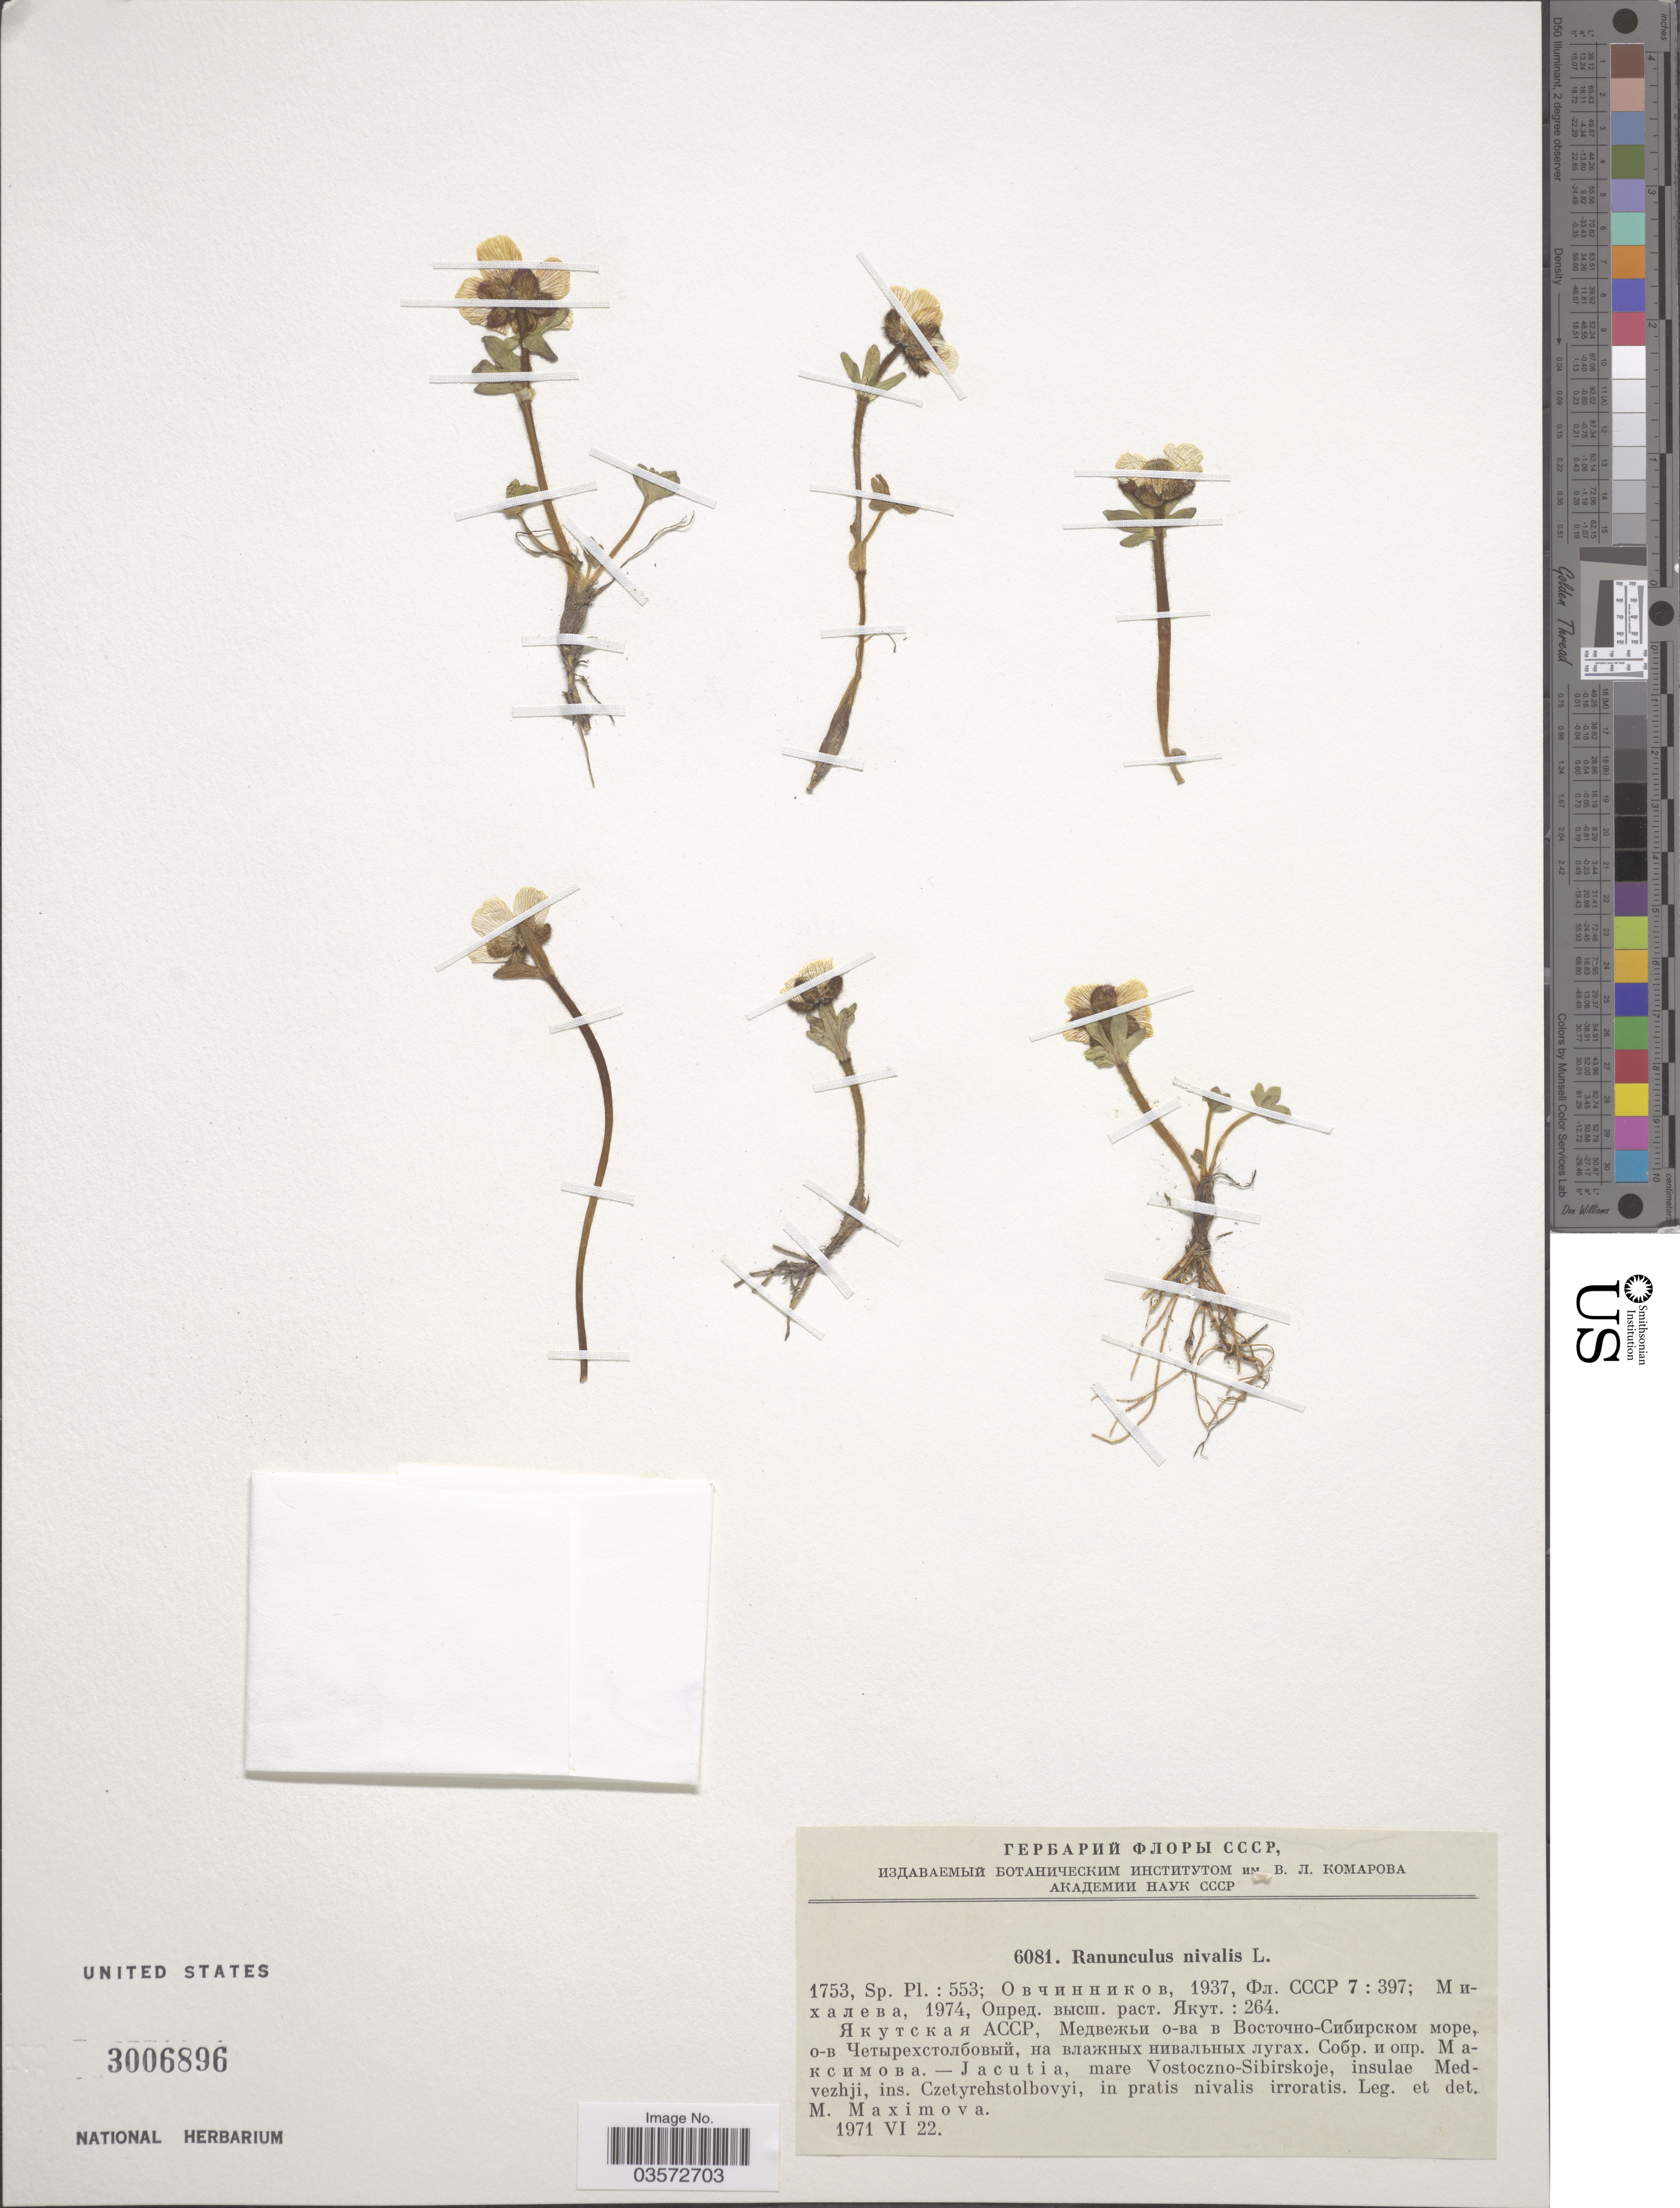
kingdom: Plantae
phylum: Tracheophyta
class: Magnoliopsida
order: Ranunculales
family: Ranunculaceae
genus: Ranunculus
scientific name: Ranunculus nivalis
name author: L.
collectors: M. Maximova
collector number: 6081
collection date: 1971-06-22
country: Russian Federation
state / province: Sakha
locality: Jacutia, mare Vostoczno-Sibirskoje, insulae Medvezhji, ins. Czetyrehstolbovyi.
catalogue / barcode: US 3006896